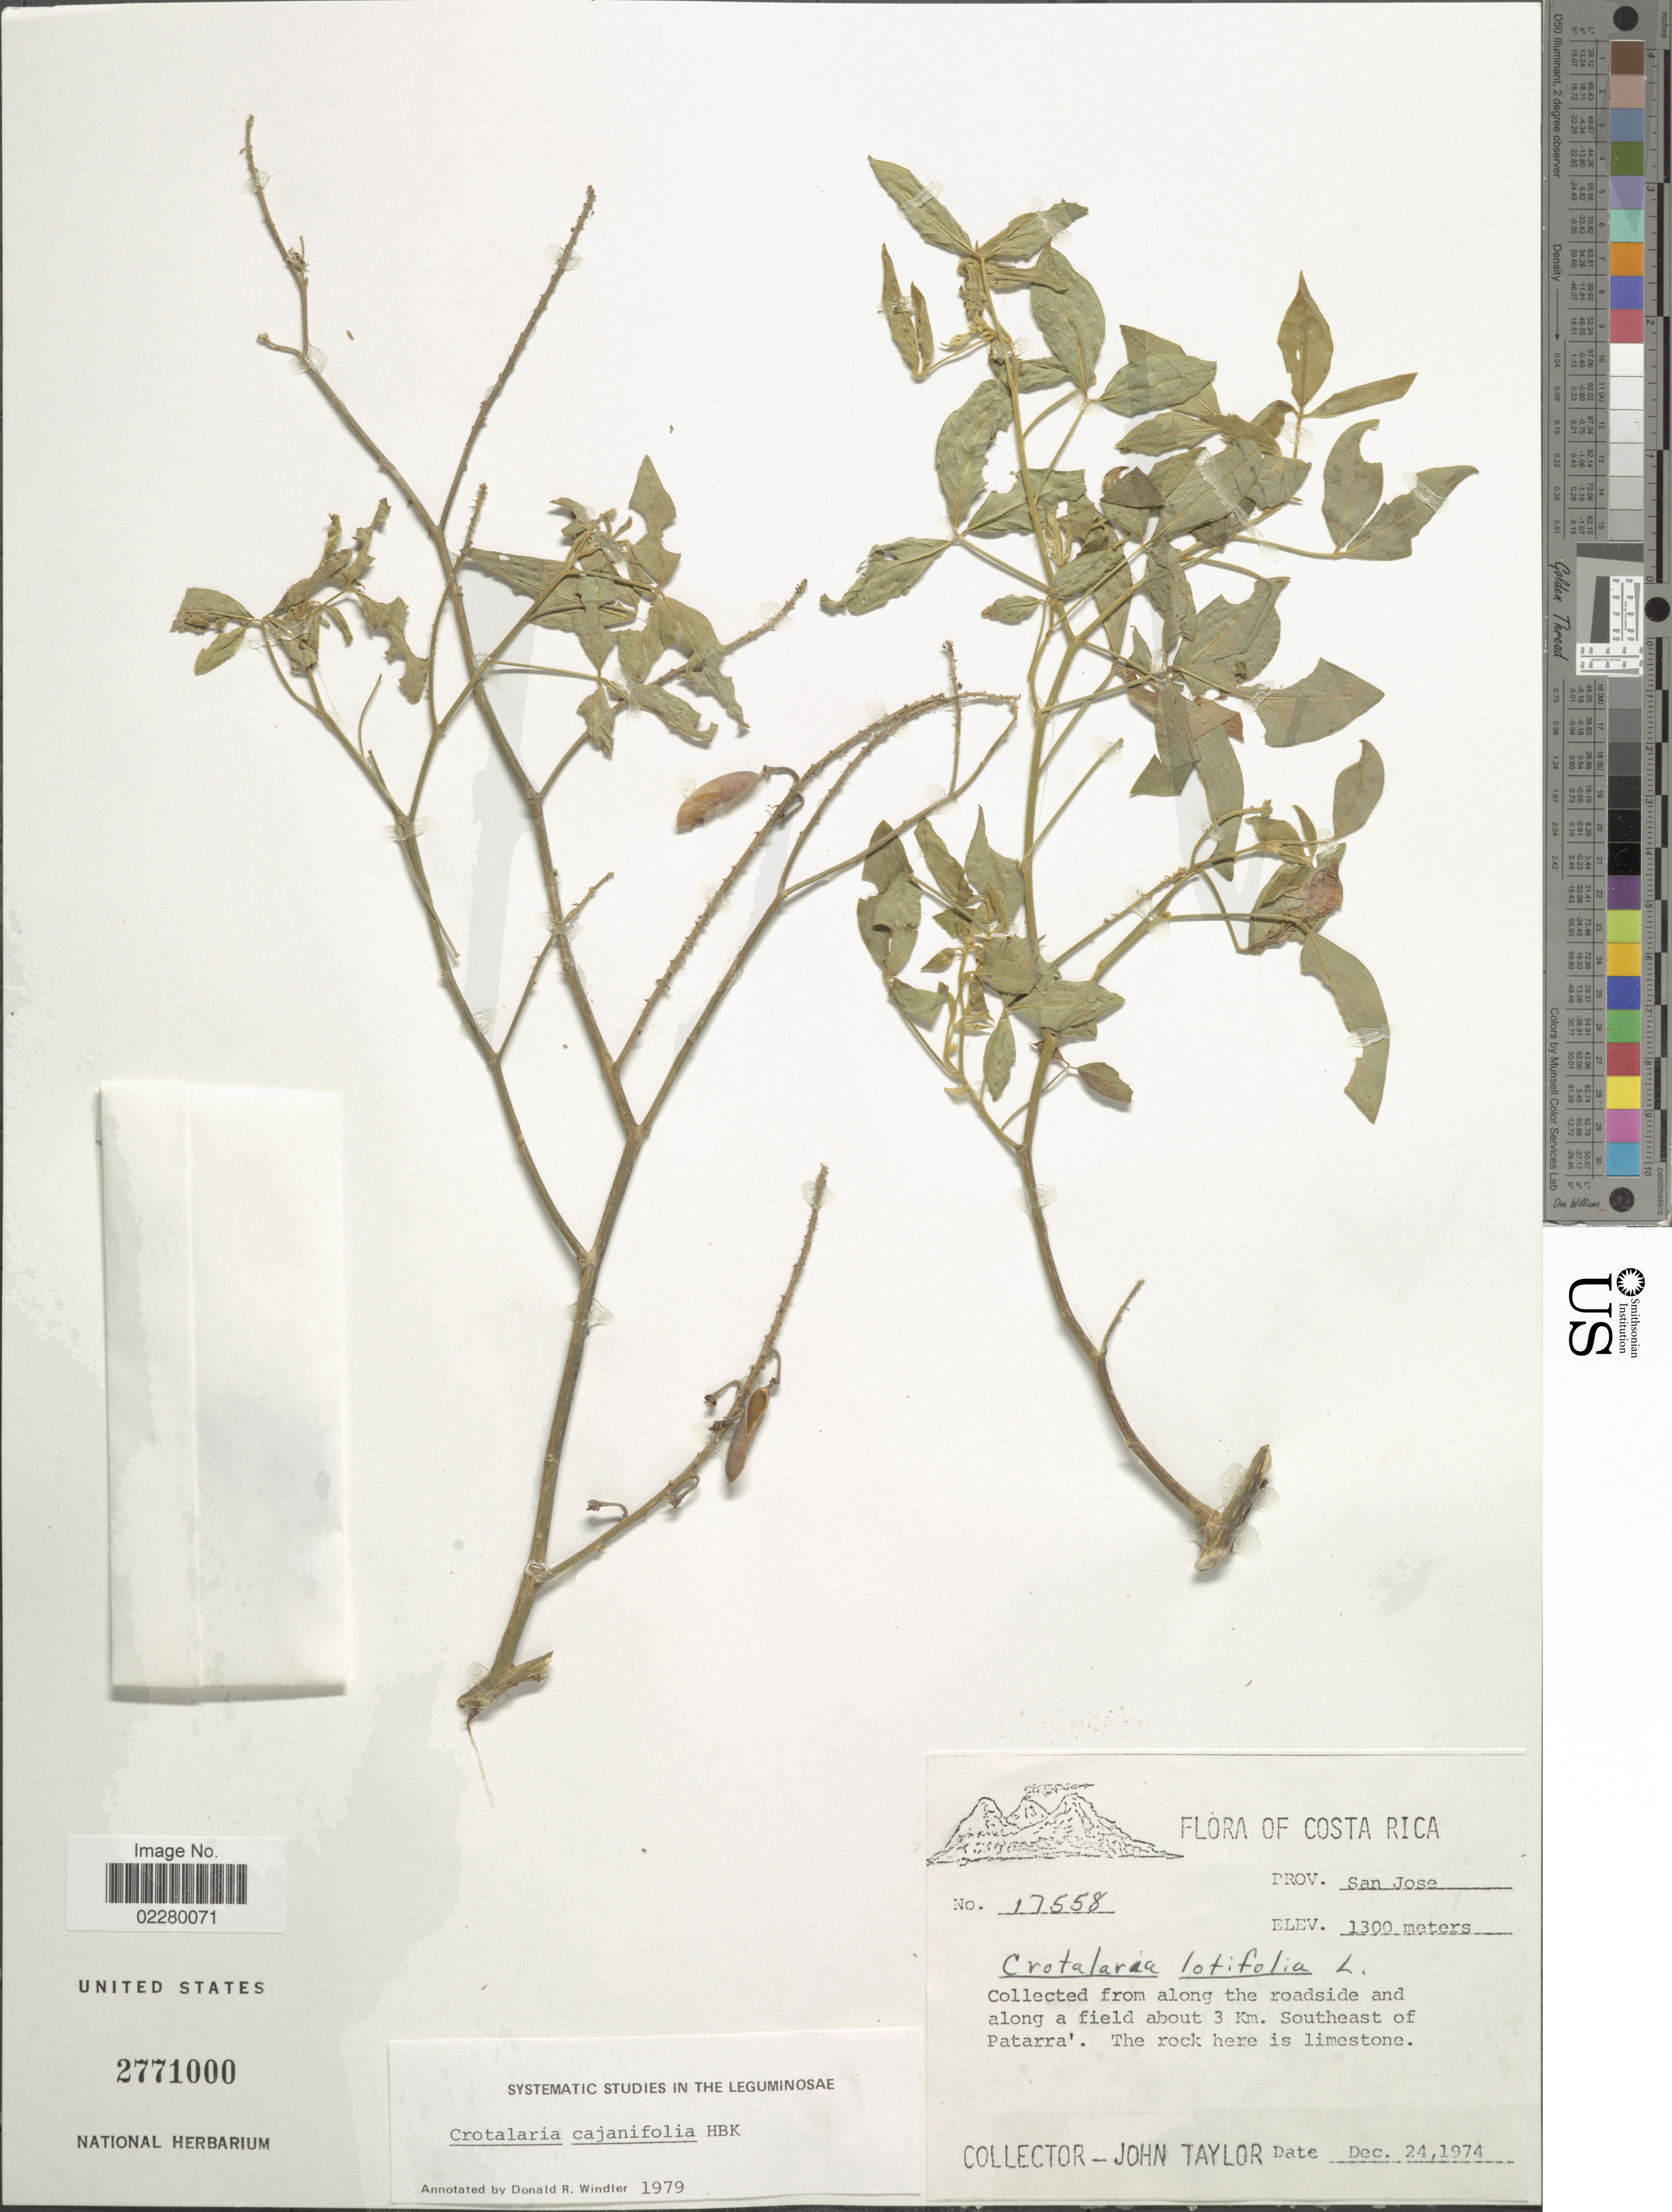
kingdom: Plantae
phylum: Tracheophyta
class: Magnoliopsida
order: Fabales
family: Fabaceae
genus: Crotalaria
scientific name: Crotalaria cajanifolia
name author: Kunth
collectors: J. Taylor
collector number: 17558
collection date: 1974-12-24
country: Costa Rica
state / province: San José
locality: Prov. San Jose. Collected from along the roadside and along a field about 3 Km. Southeast of Patarra.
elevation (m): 1300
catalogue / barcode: US 2771000